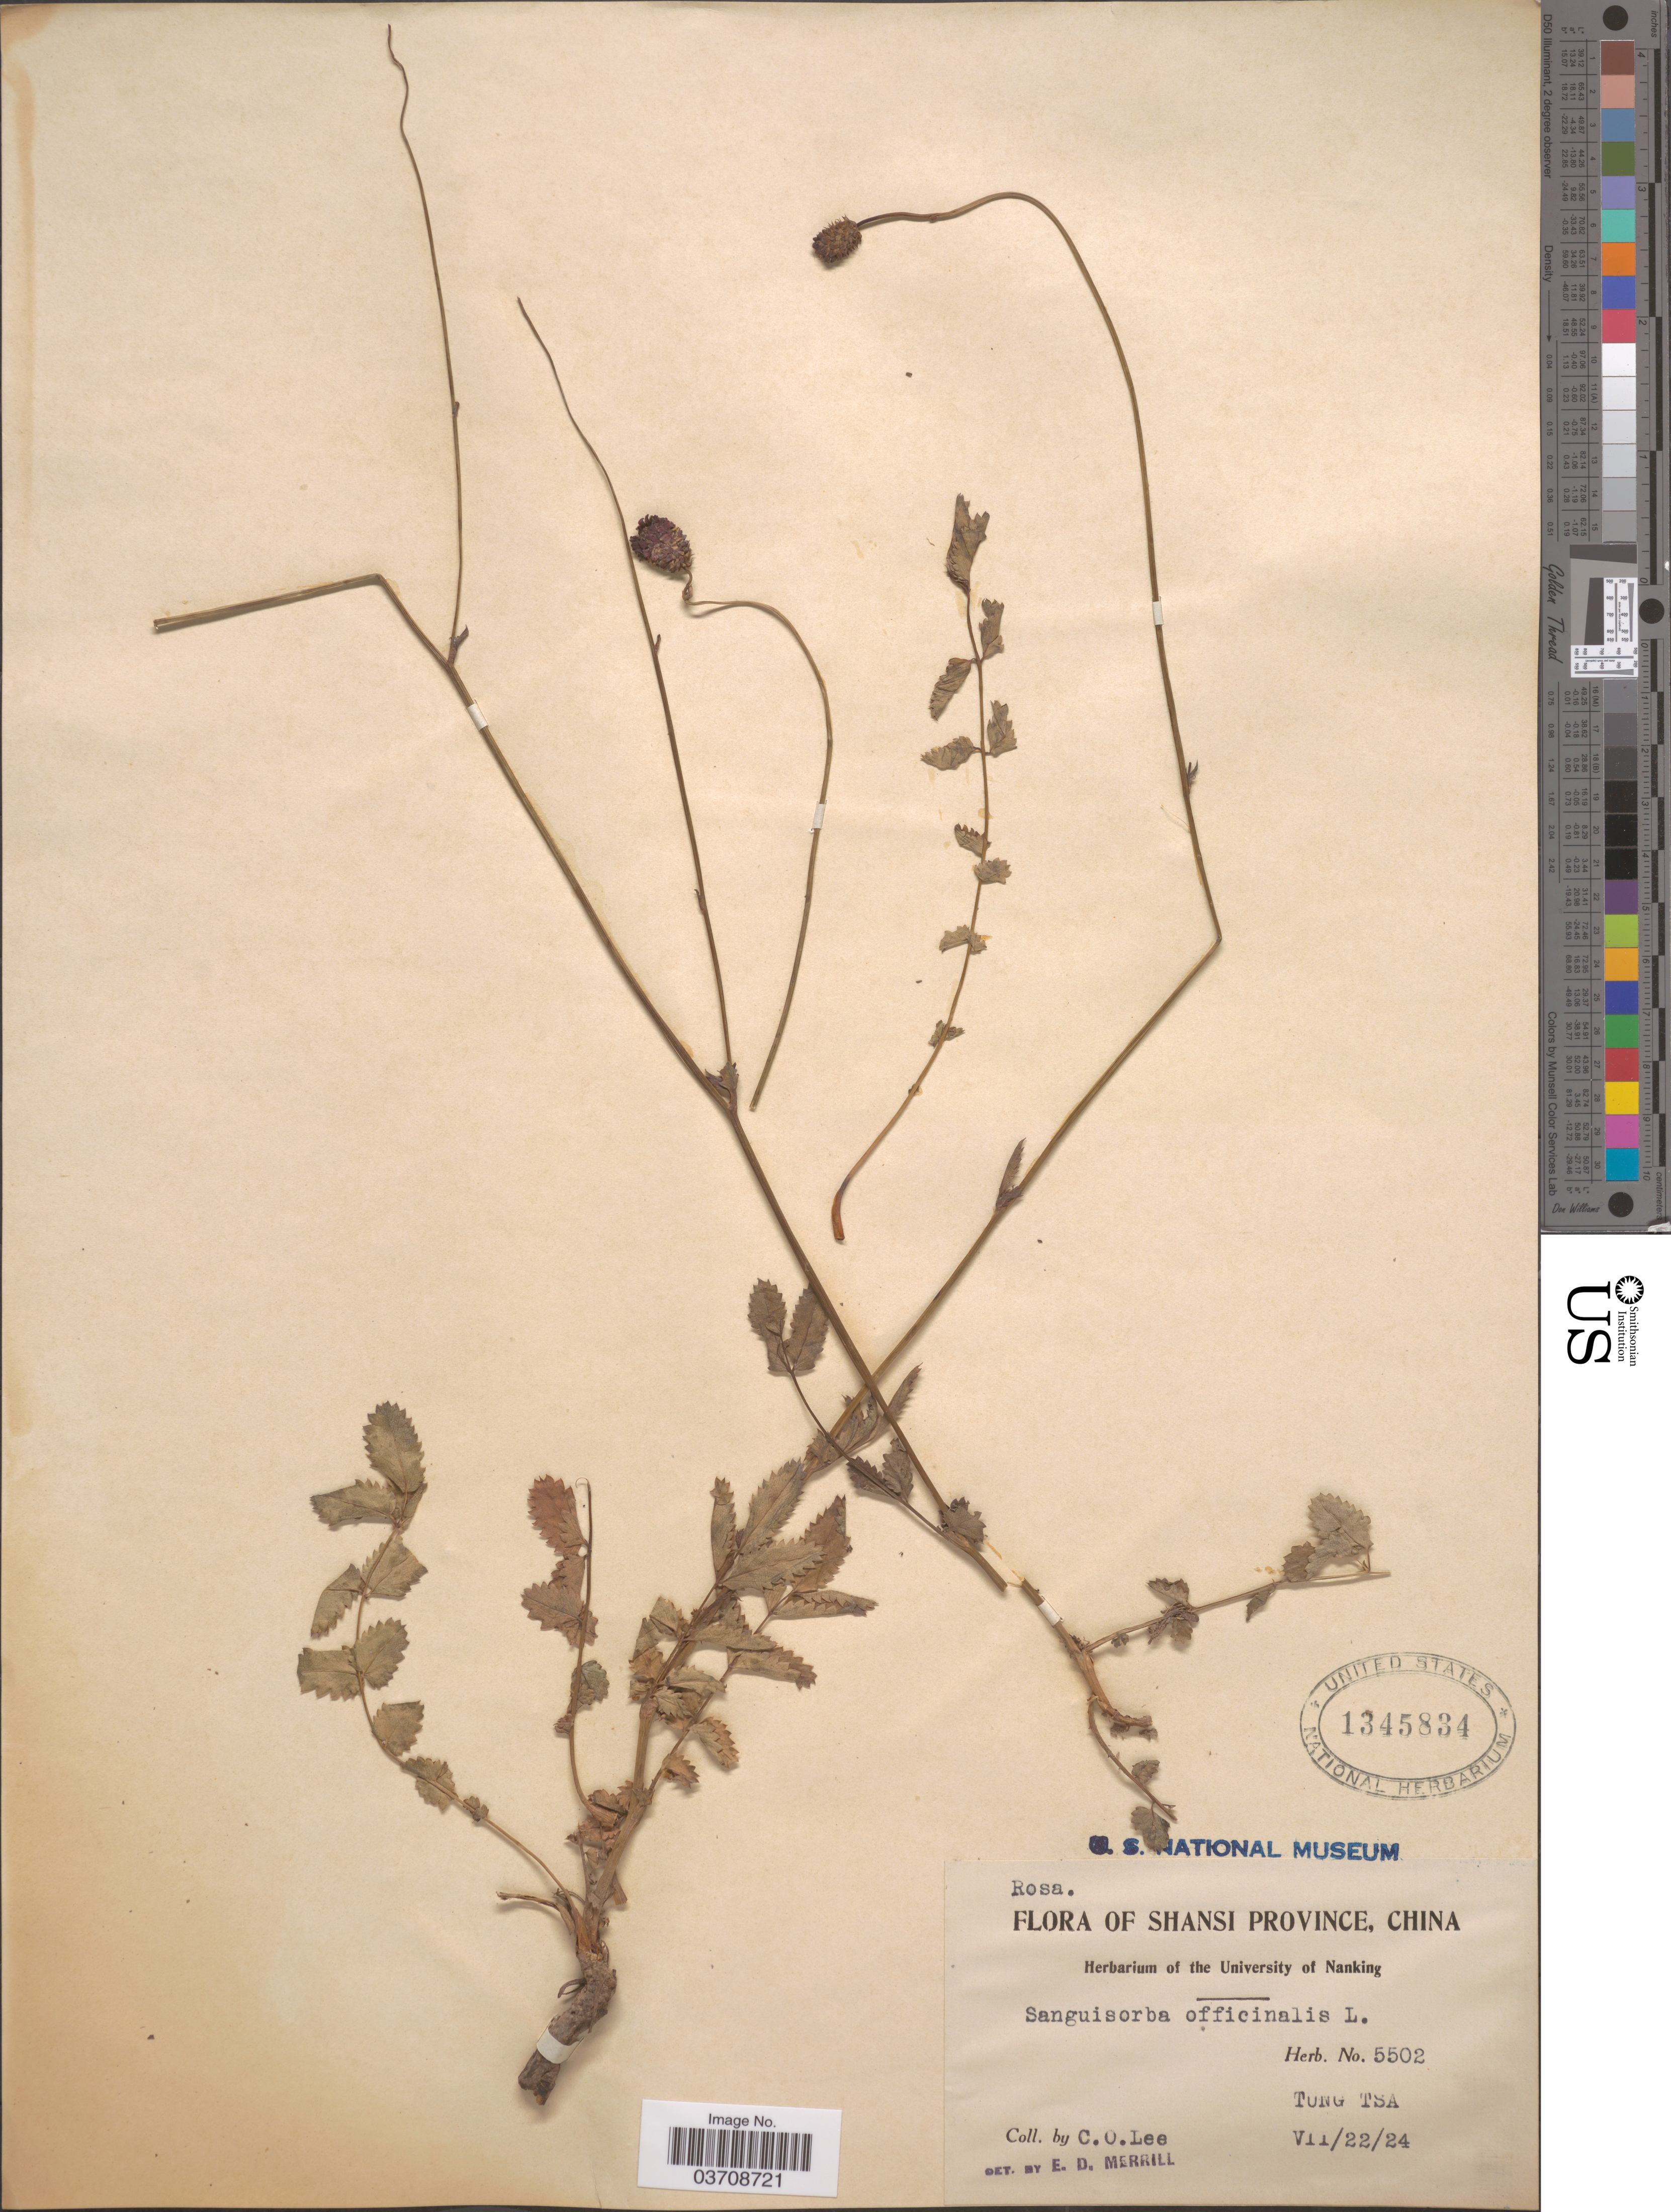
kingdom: Plantae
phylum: Tracheophyta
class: Magnoliopsida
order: Rosales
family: Rosaceae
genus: Sanguisorba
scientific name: Sanguisorba officinalis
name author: L.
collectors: C. Lee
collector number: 5502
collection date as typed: Transcribed d/m/y: 22/7/24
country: China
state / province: Shanxi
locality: Shansi Province. Tung Tsa.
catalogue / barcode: US 1345834